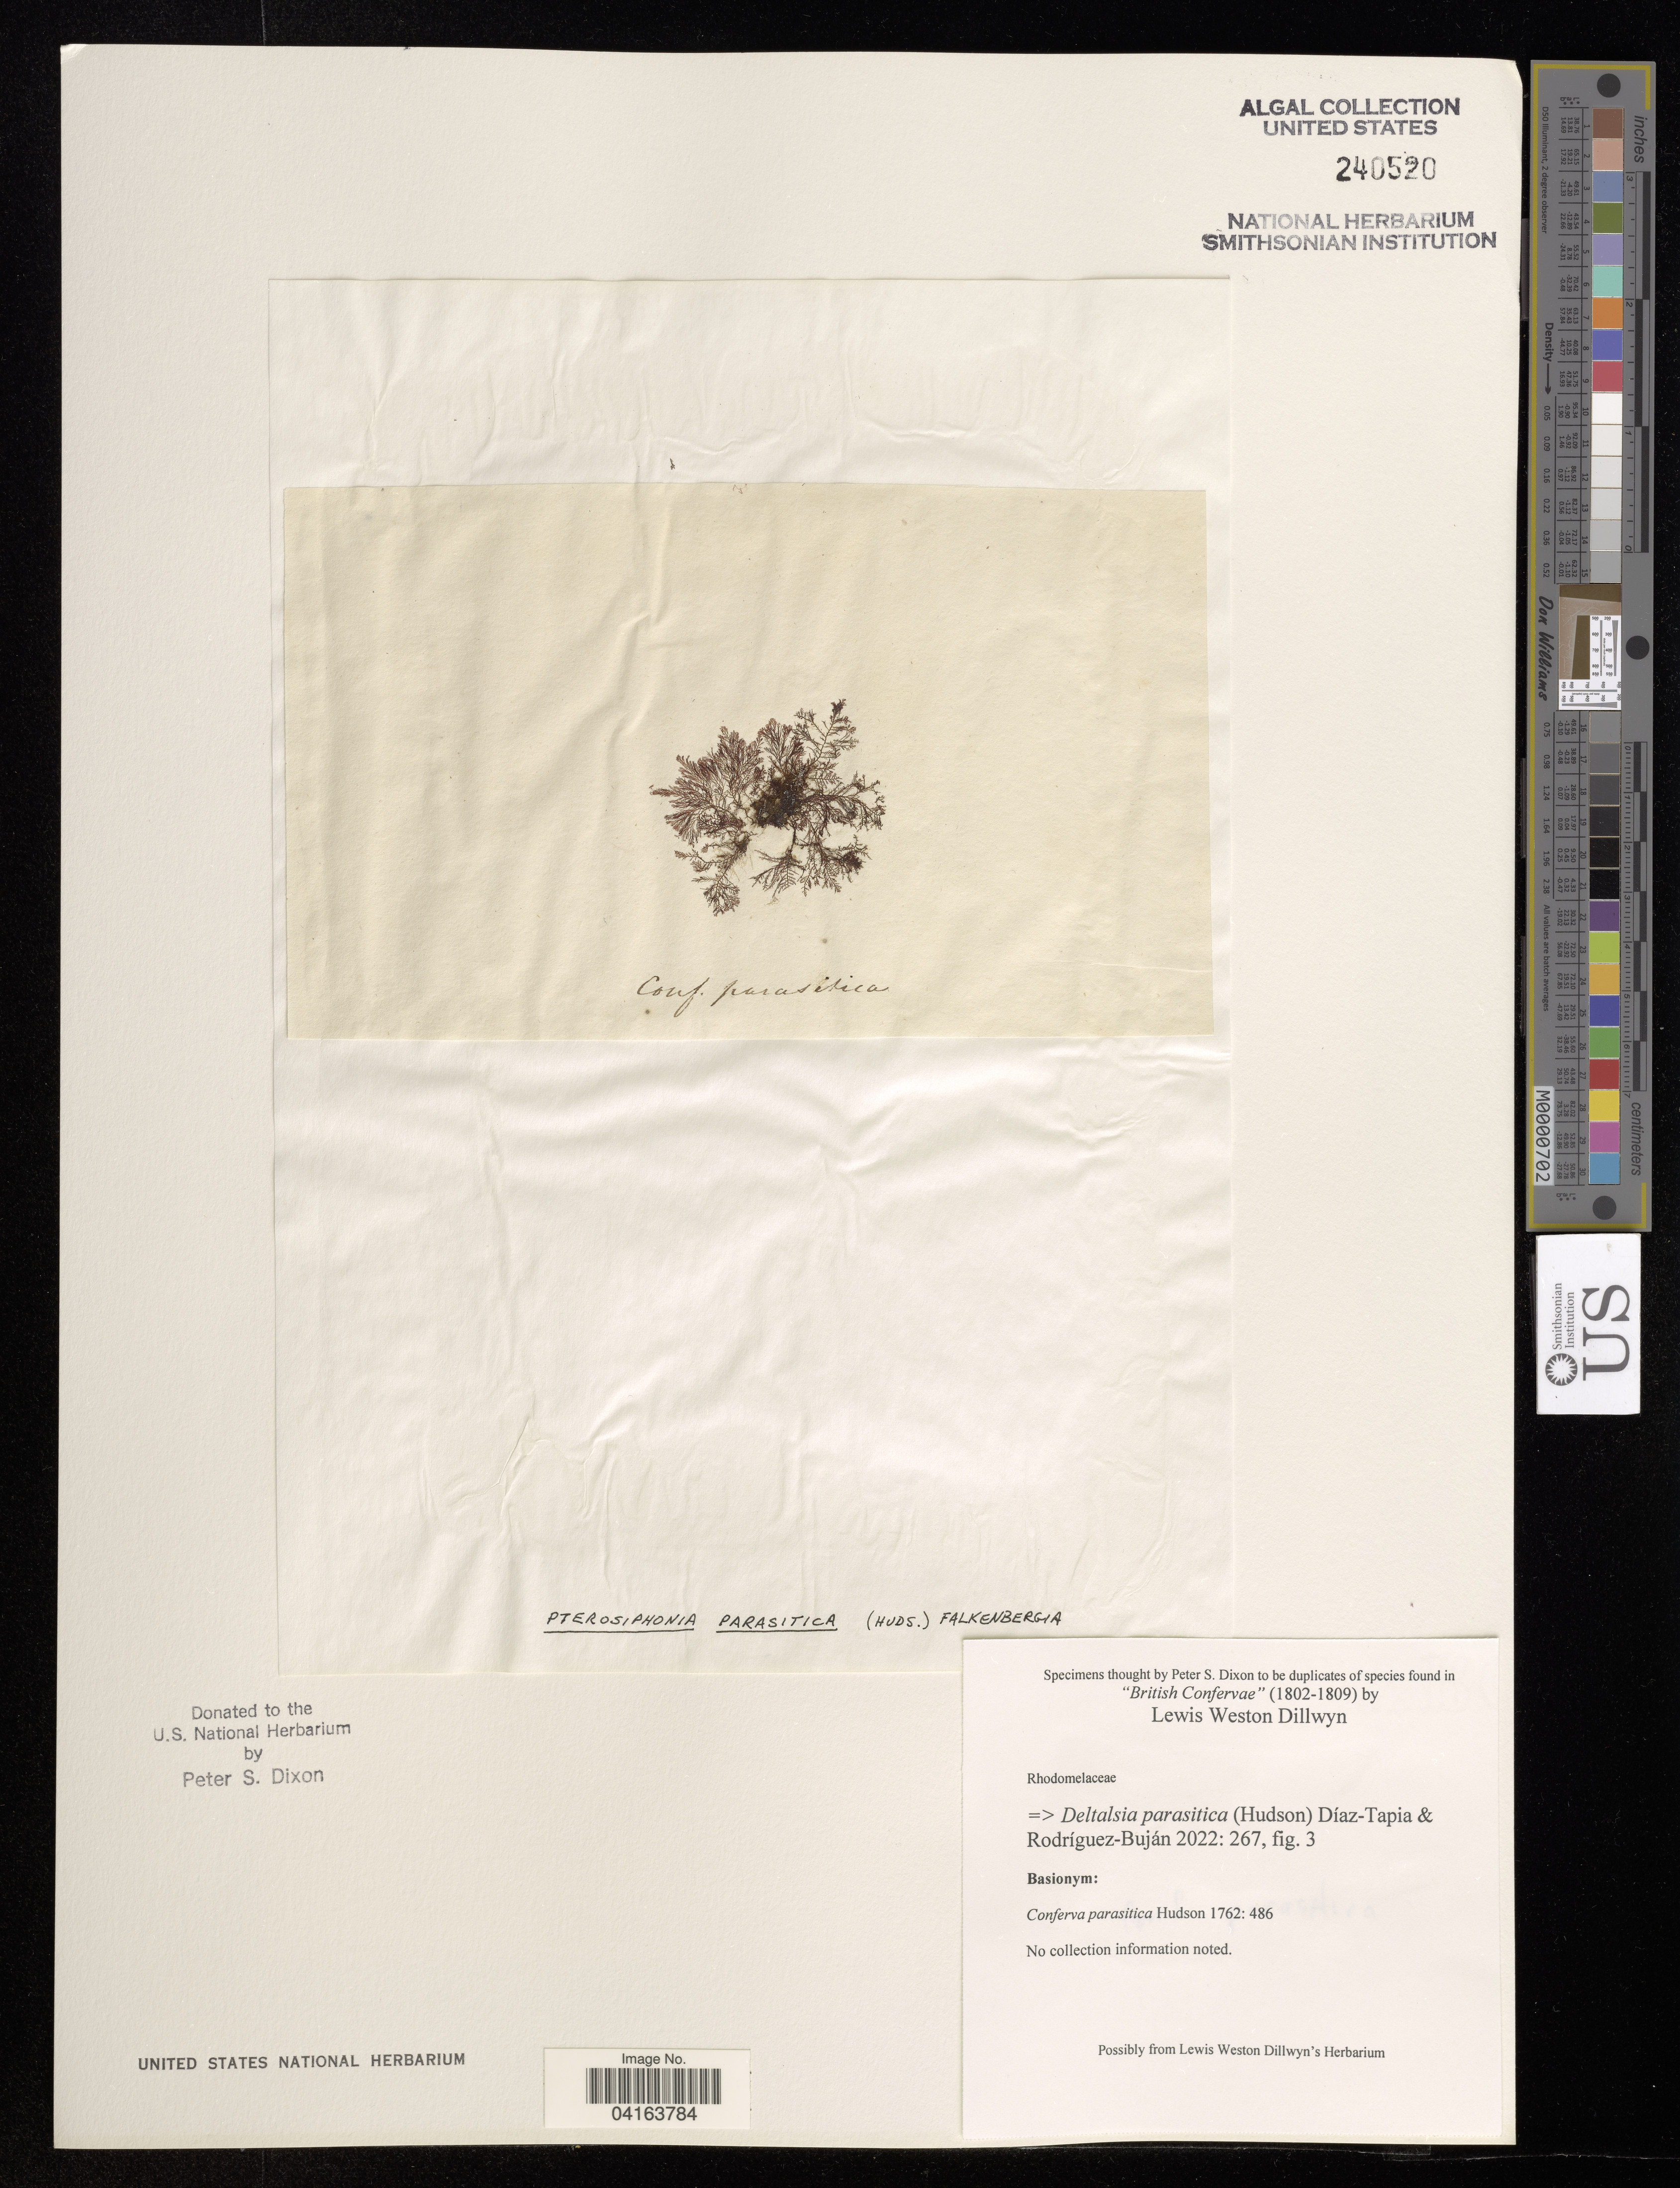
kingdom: Plantae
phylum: Rhodophyta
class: Florideophyceae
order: Ceramiales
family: Rhodomelaceae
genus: Pterosiphonia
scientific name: Pterosiphonia parasitica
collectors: P. S. Dixon & L. W. Dillwyn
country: United Kingdom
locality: British Confervae.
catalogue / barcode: US 240520